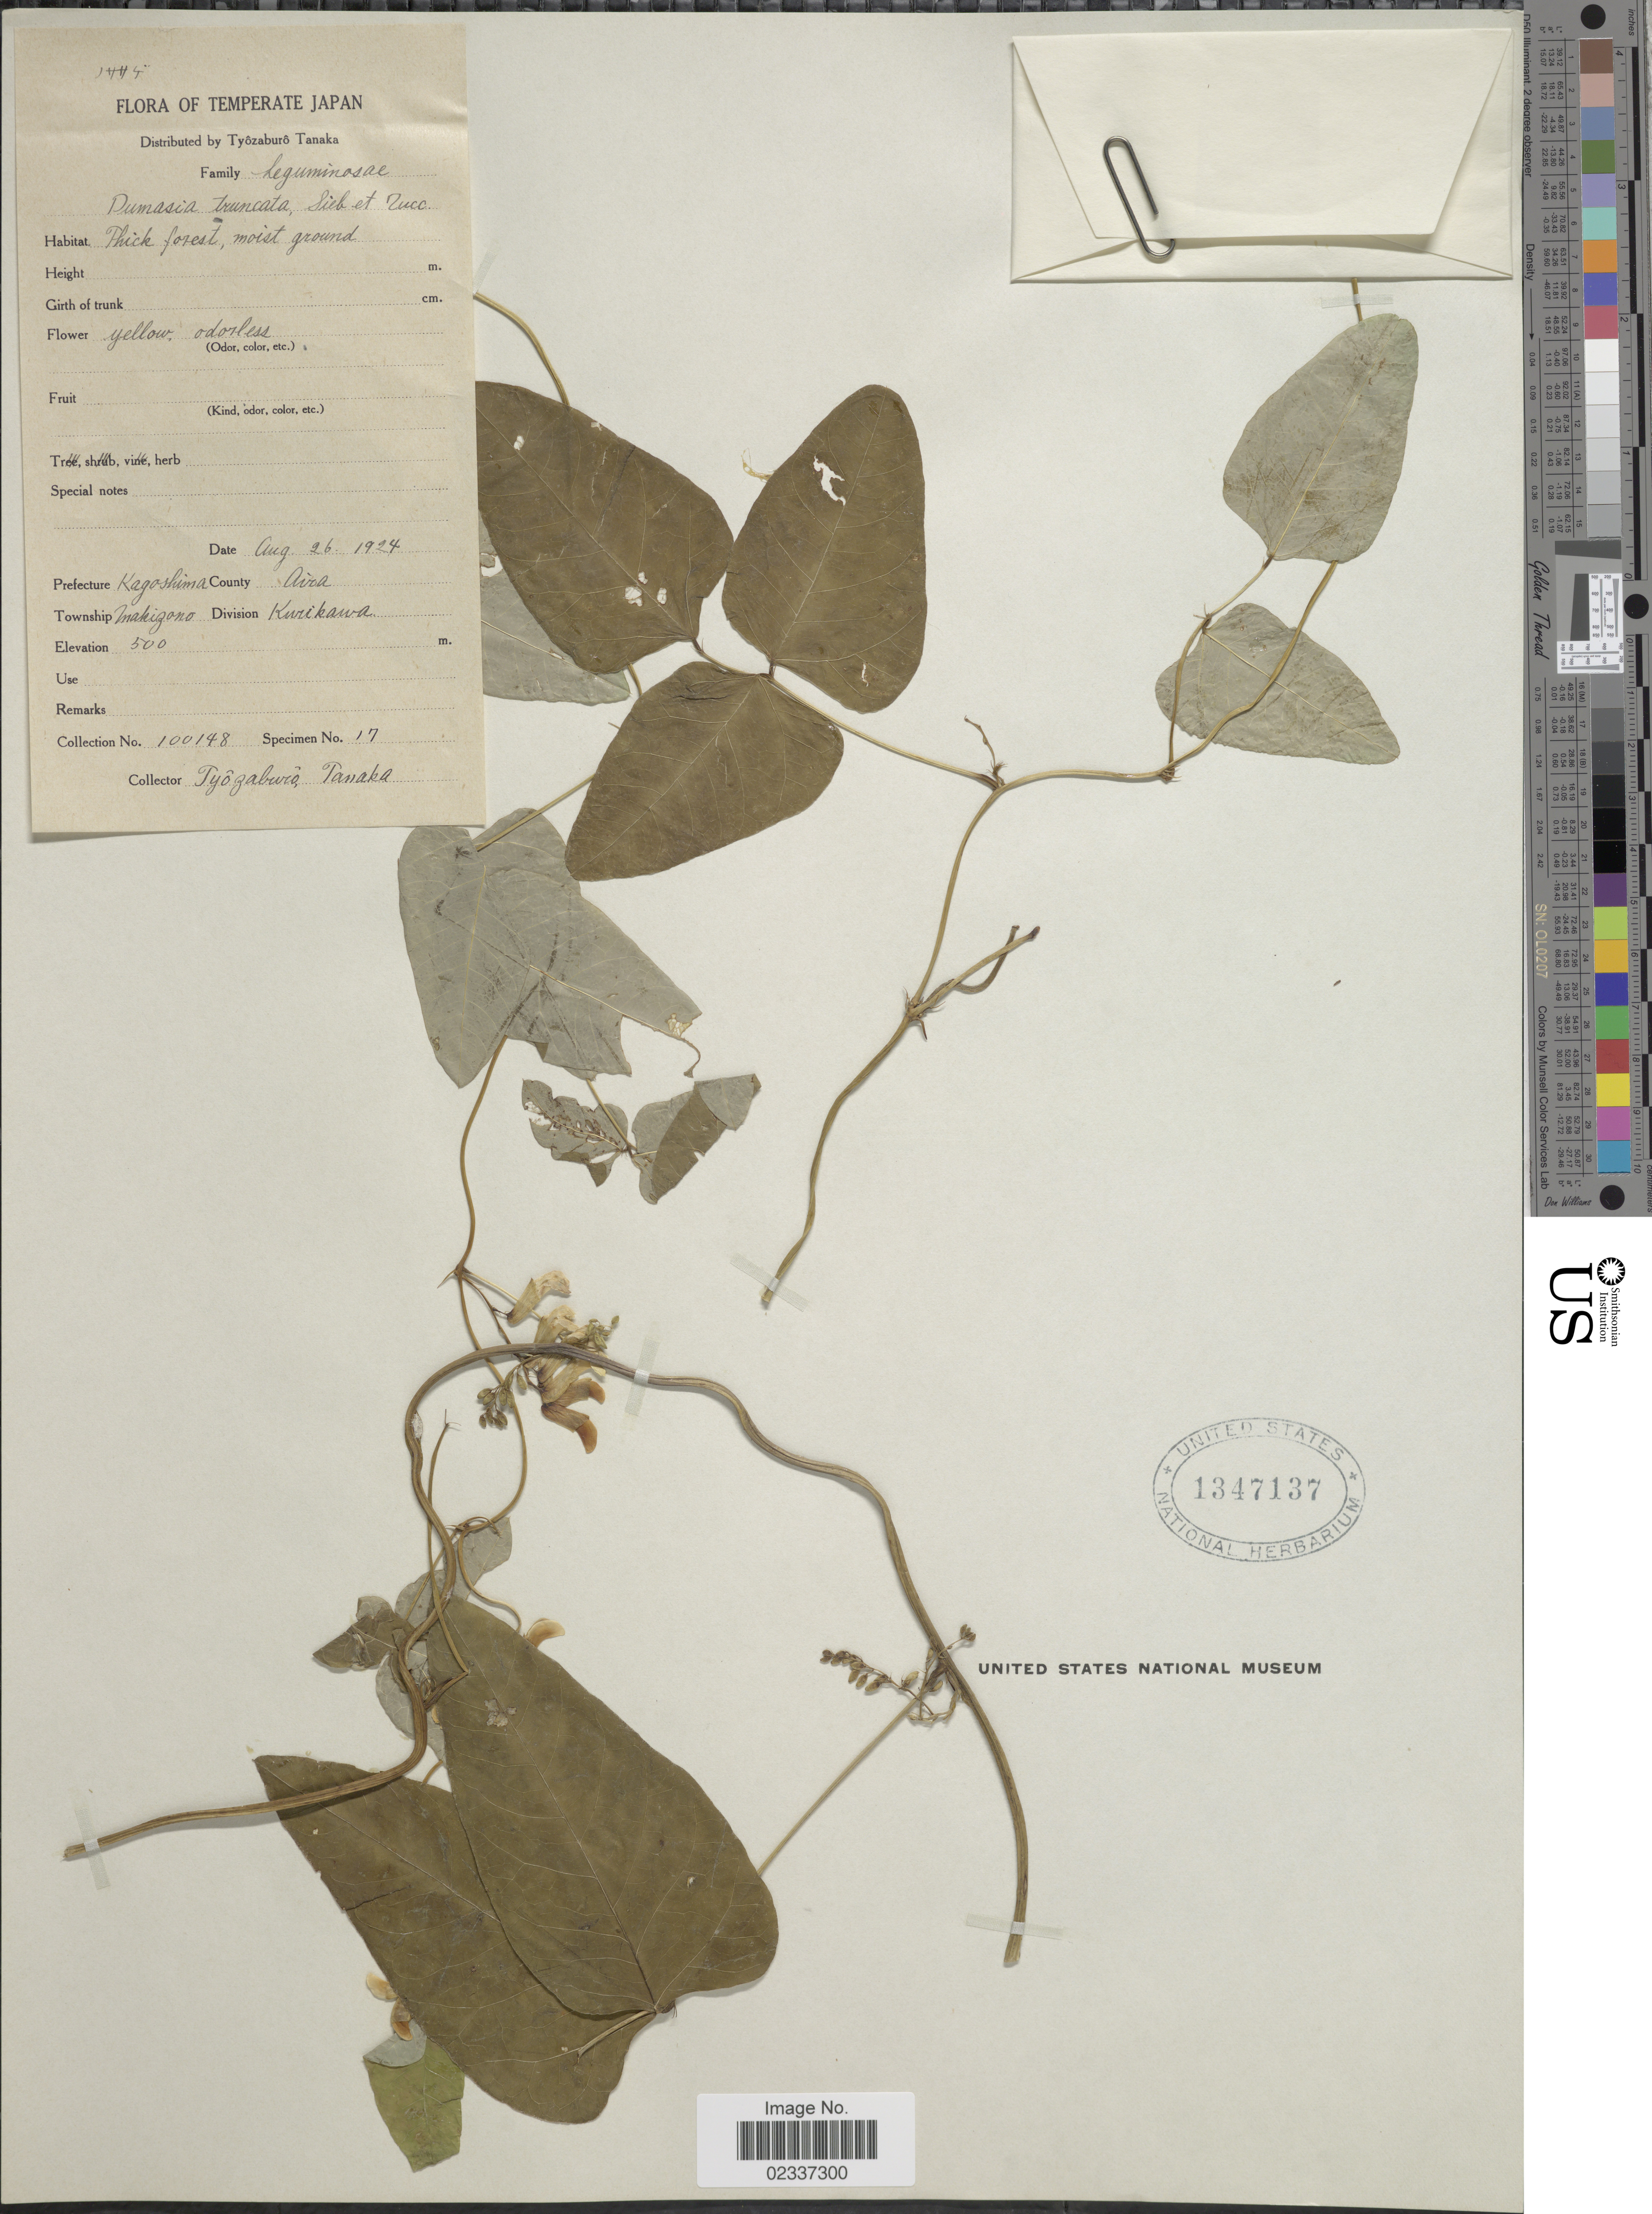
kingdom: Plantae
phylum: Tracheophyta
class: Magnoliopsida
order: Fabales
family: Fabaceae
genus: Dumasia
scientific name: Dumasia truncata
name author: Siebold & Zucc.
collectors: T. Tanaka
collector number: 100148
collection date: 1924-08-26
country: Japan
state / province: Kagosima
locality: Kagoshima, County Aira, Makigono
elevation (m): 500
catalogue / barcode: US 1347137